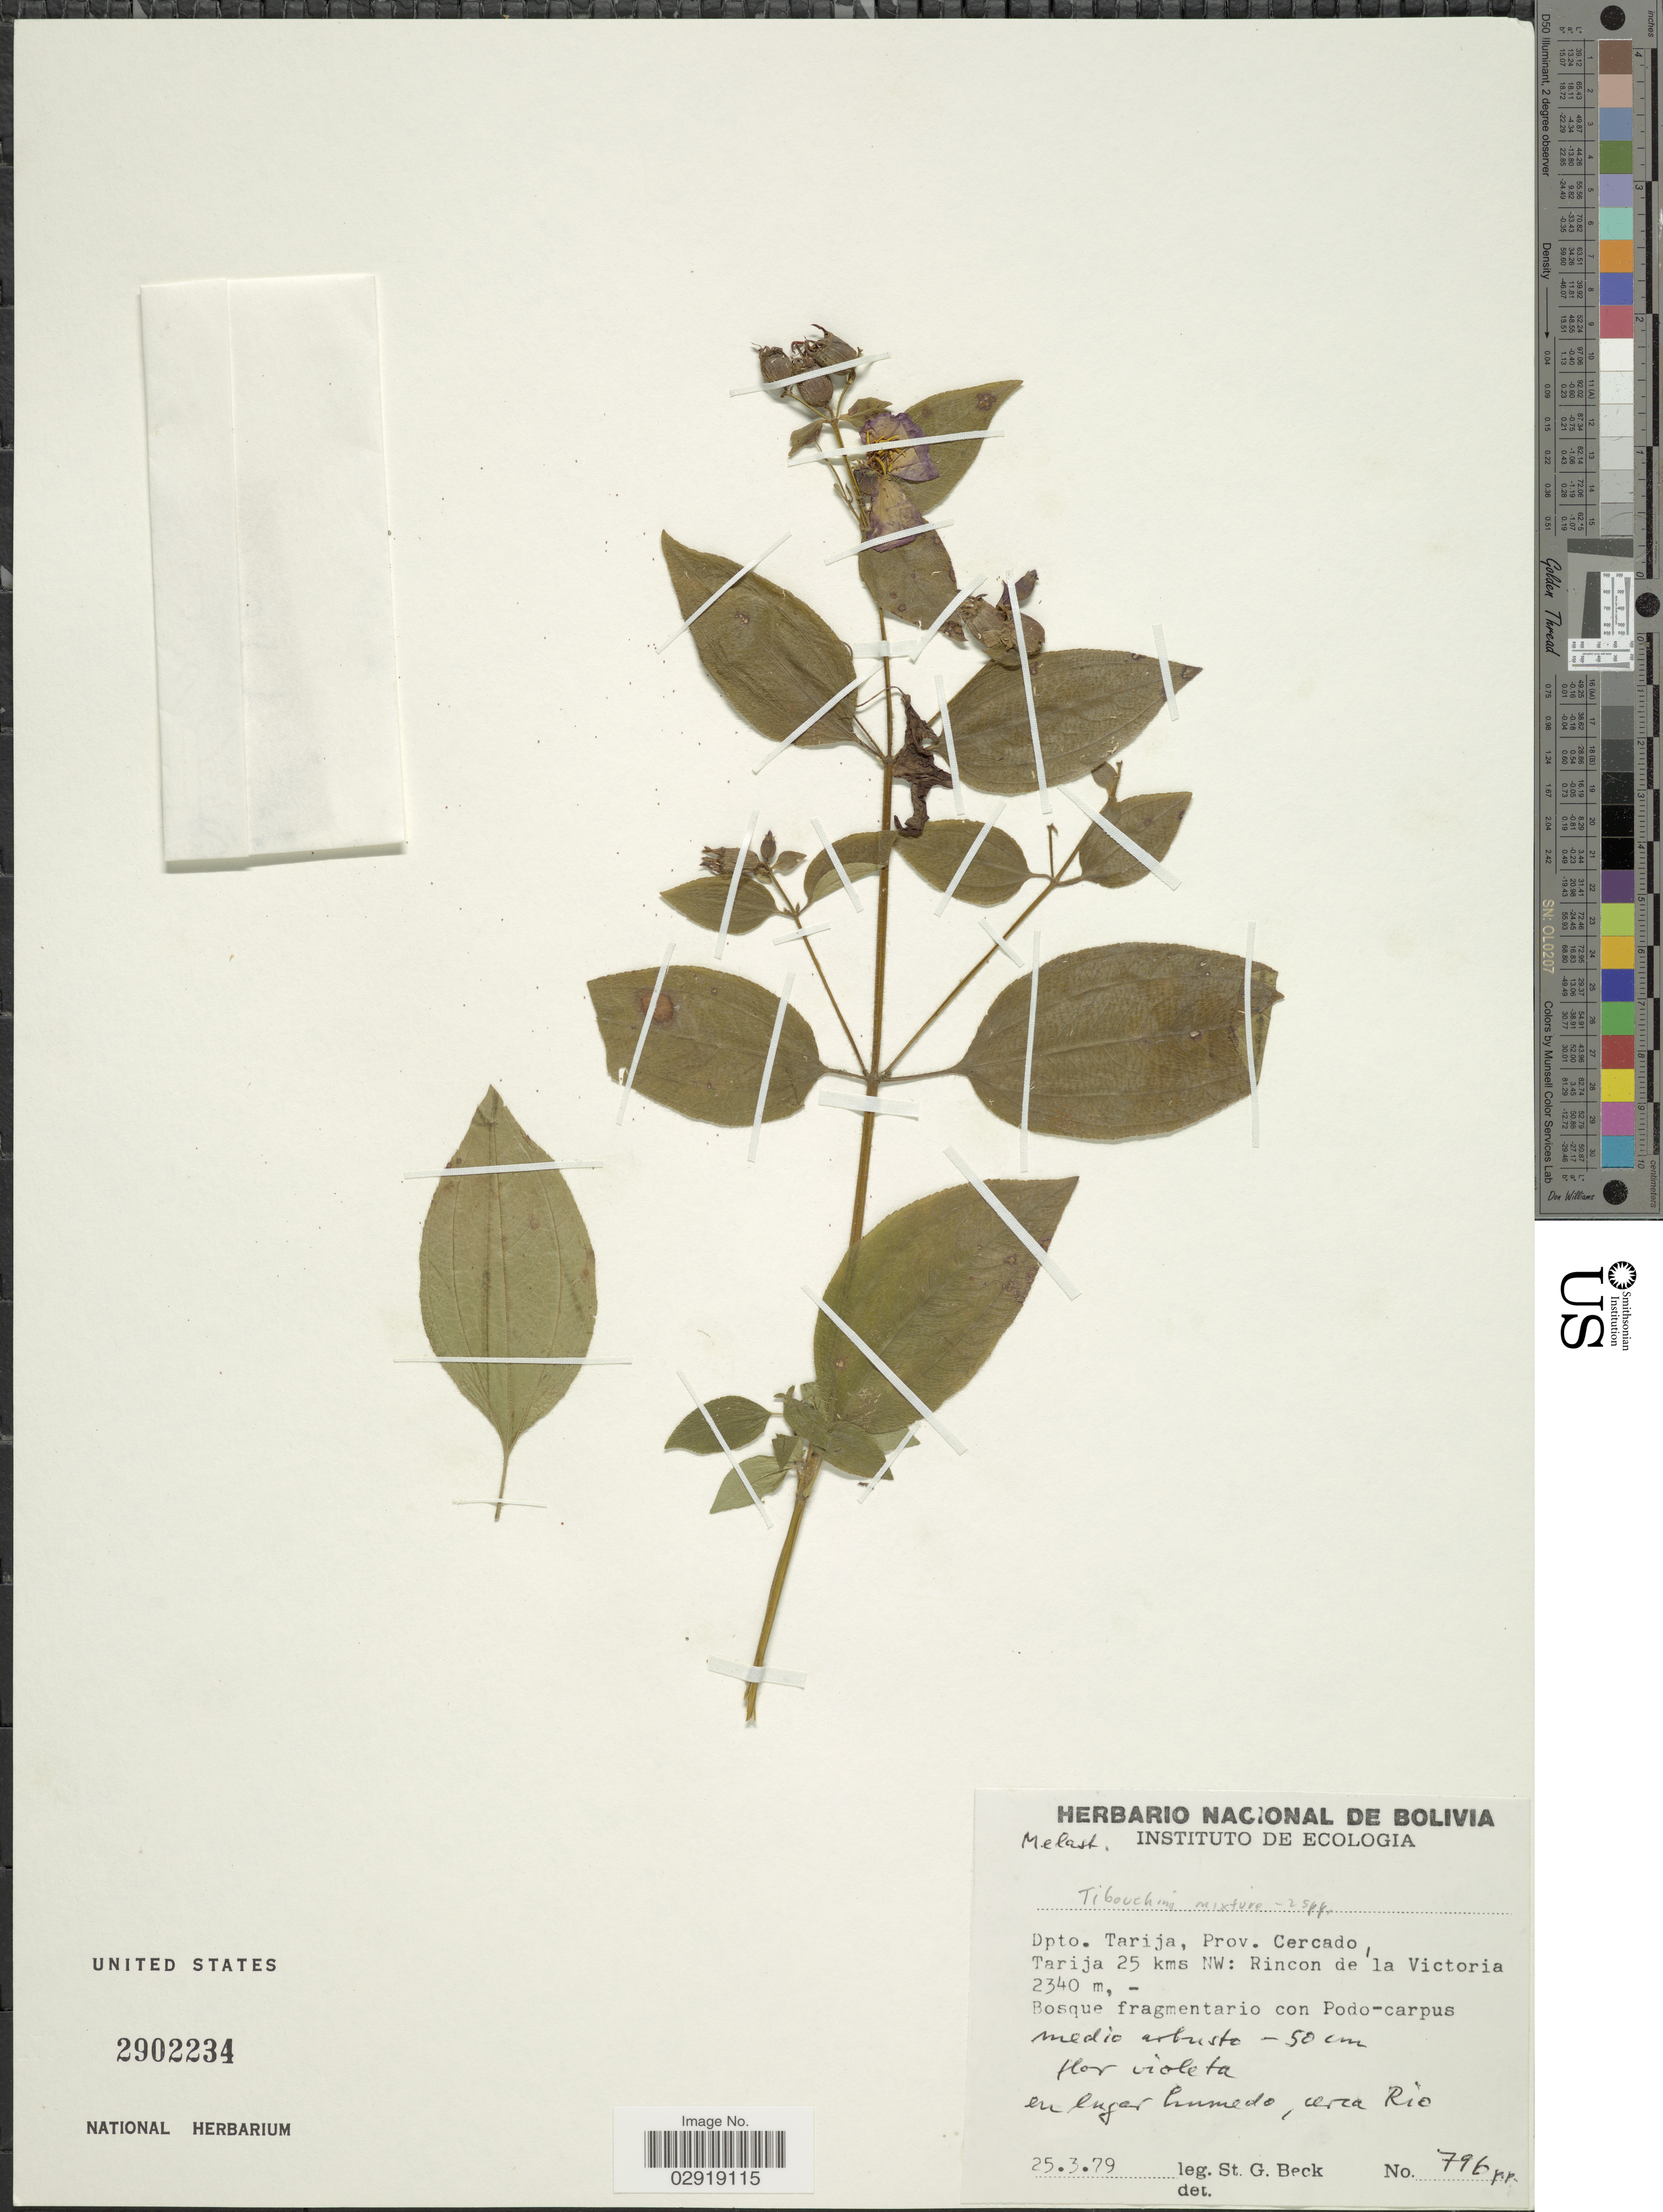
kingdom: Plantae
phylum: Tracheophyta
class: Magnoliopsida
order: Myrtales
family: Melastomataceae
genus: Chaetogastra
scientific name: Chaetogastra sp.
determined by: Michelangeli, F. A.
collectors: S. Beck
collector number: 796pp*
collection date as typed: Transcribed d/m/y: 25/3/79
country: Bolivia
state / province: Tarija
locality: Dpto. Tarija, Prov. Cercado, Tarija 25 kms NW: Rincon de la Victoria.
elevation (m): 2340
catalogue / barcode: US 2902234